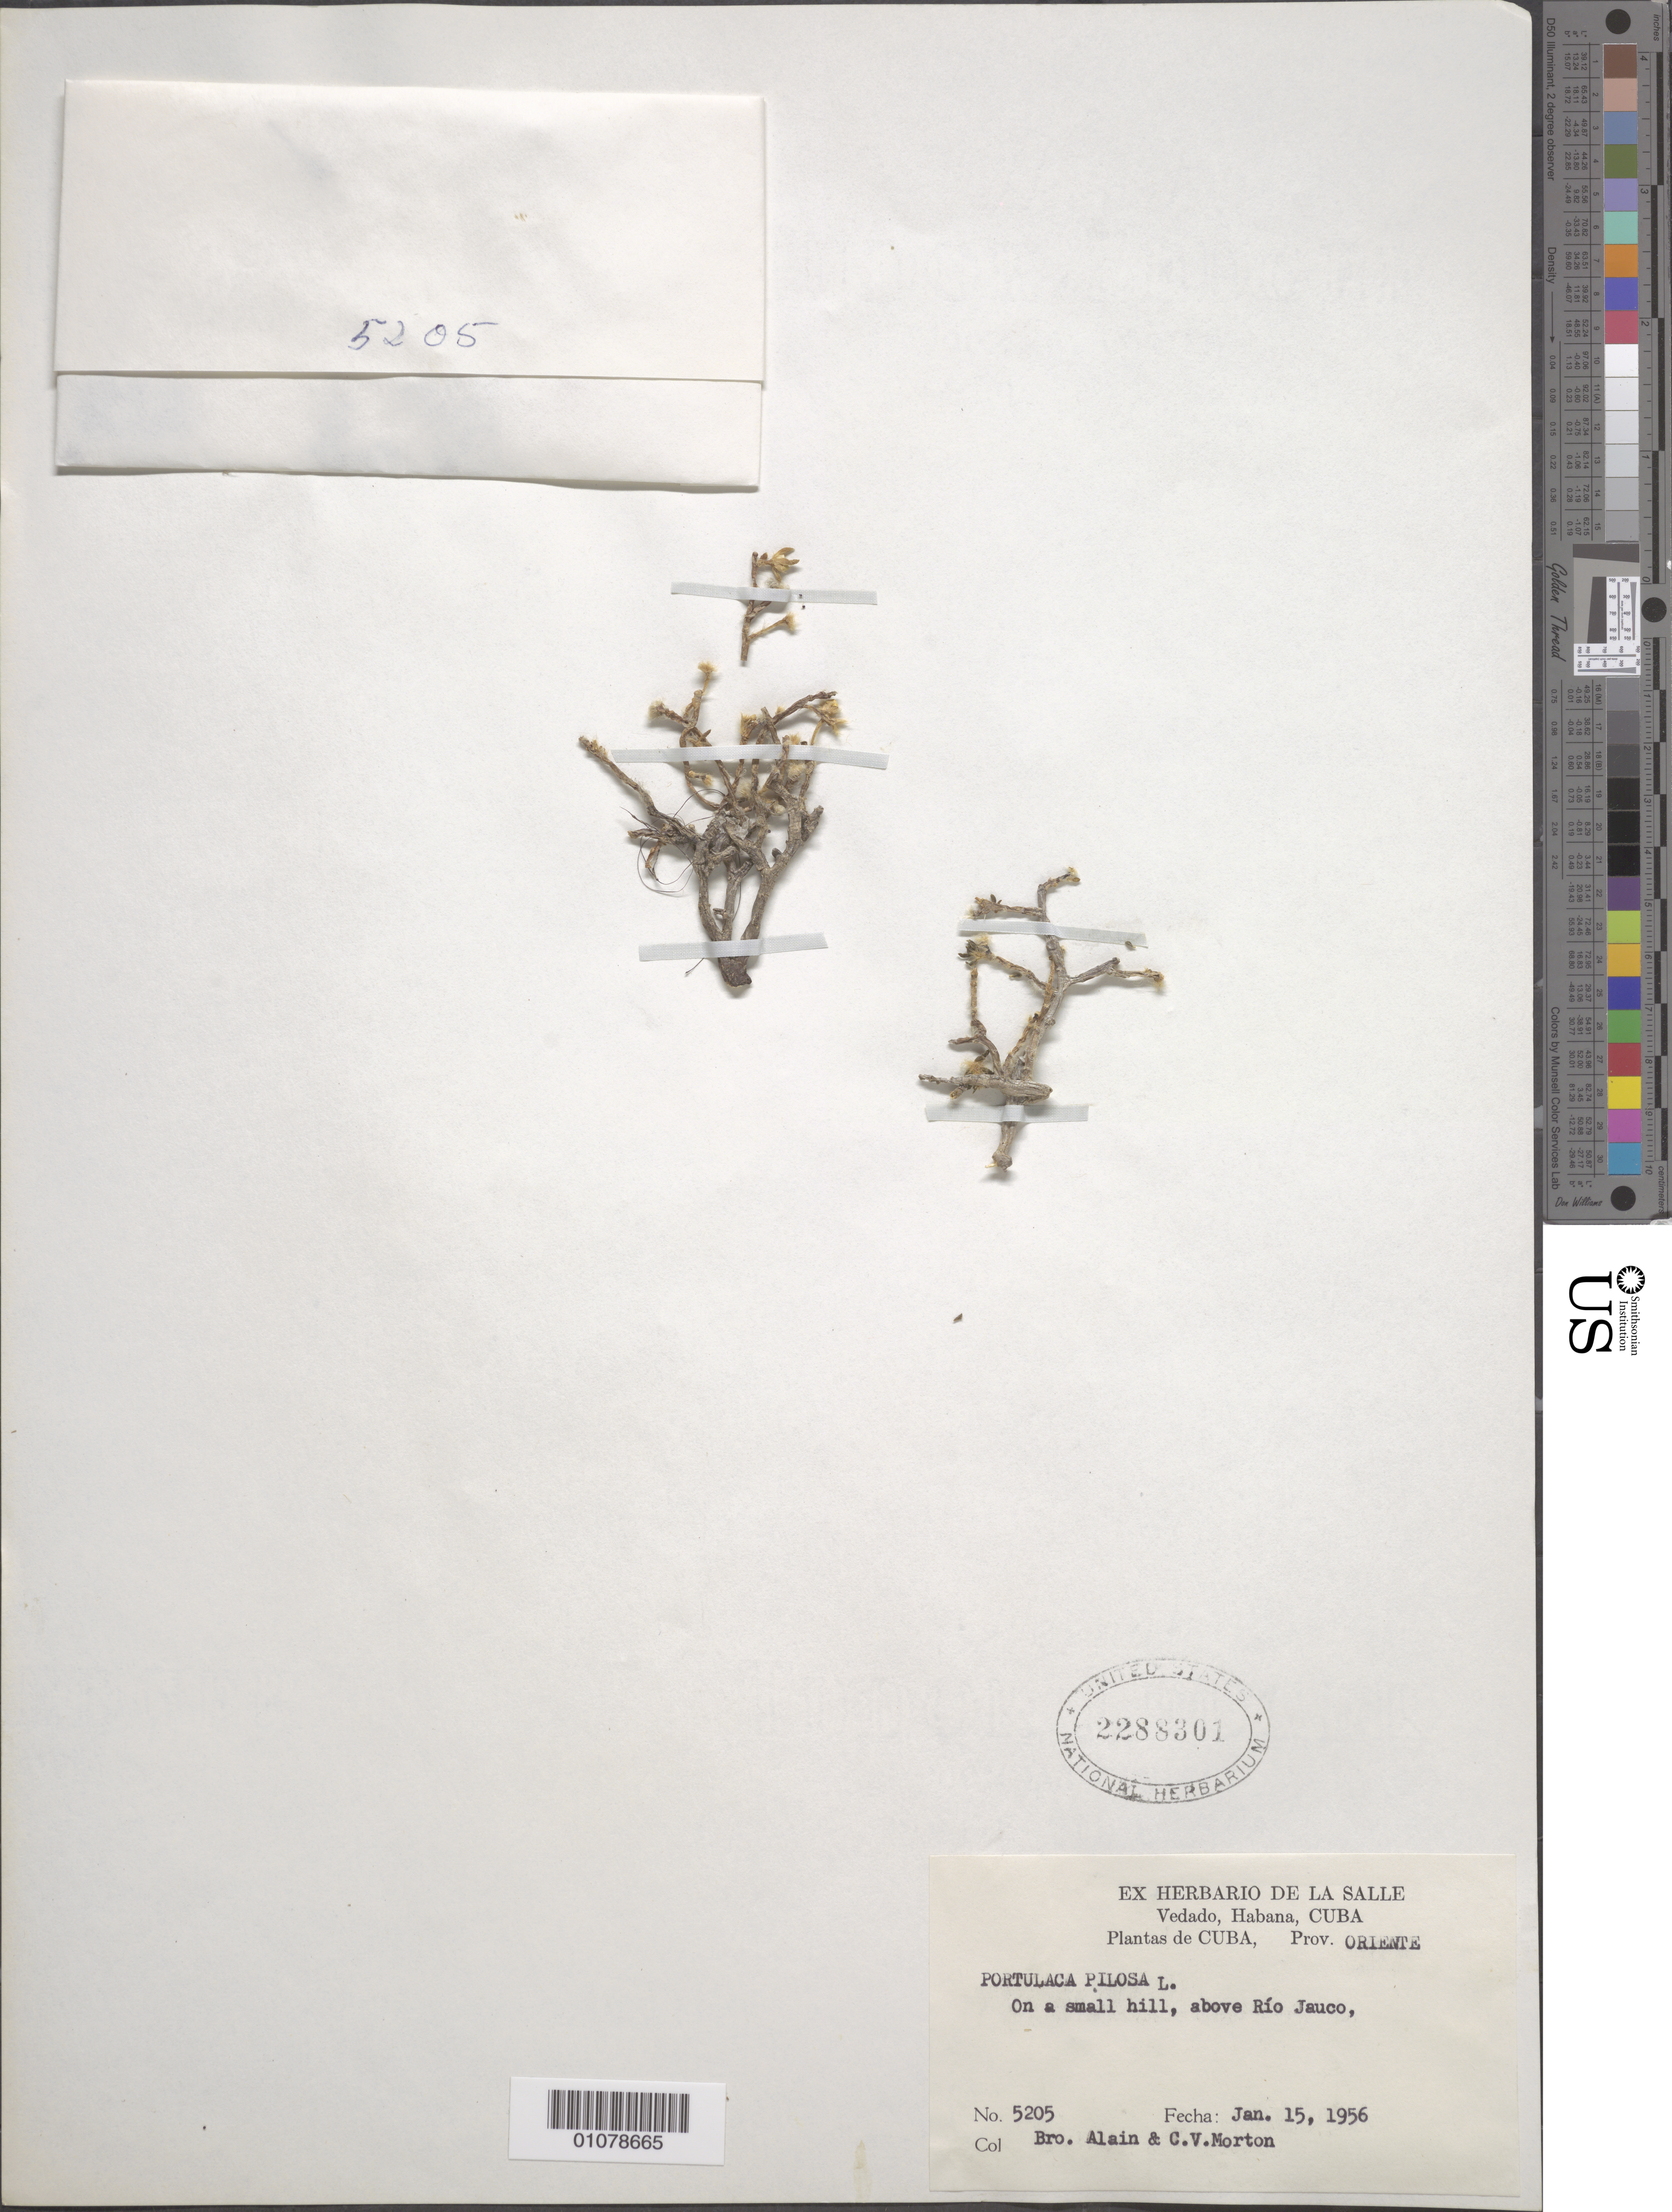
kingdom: Plantae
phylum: Tracheophyta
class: Magnoliopsida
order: Caryophyllales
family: Portulacaceae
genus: Portulaca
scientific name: Portulaca pilosa f. pilosa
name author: L.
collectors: A. H. Liogier & C. V. Morton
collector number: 5205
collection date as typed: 15 Jan 1956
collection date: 1956-01-15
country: Cuba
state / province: Guantánamo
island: Cuba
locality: Oriente, above Rio Jauco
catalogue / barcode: US 2288301